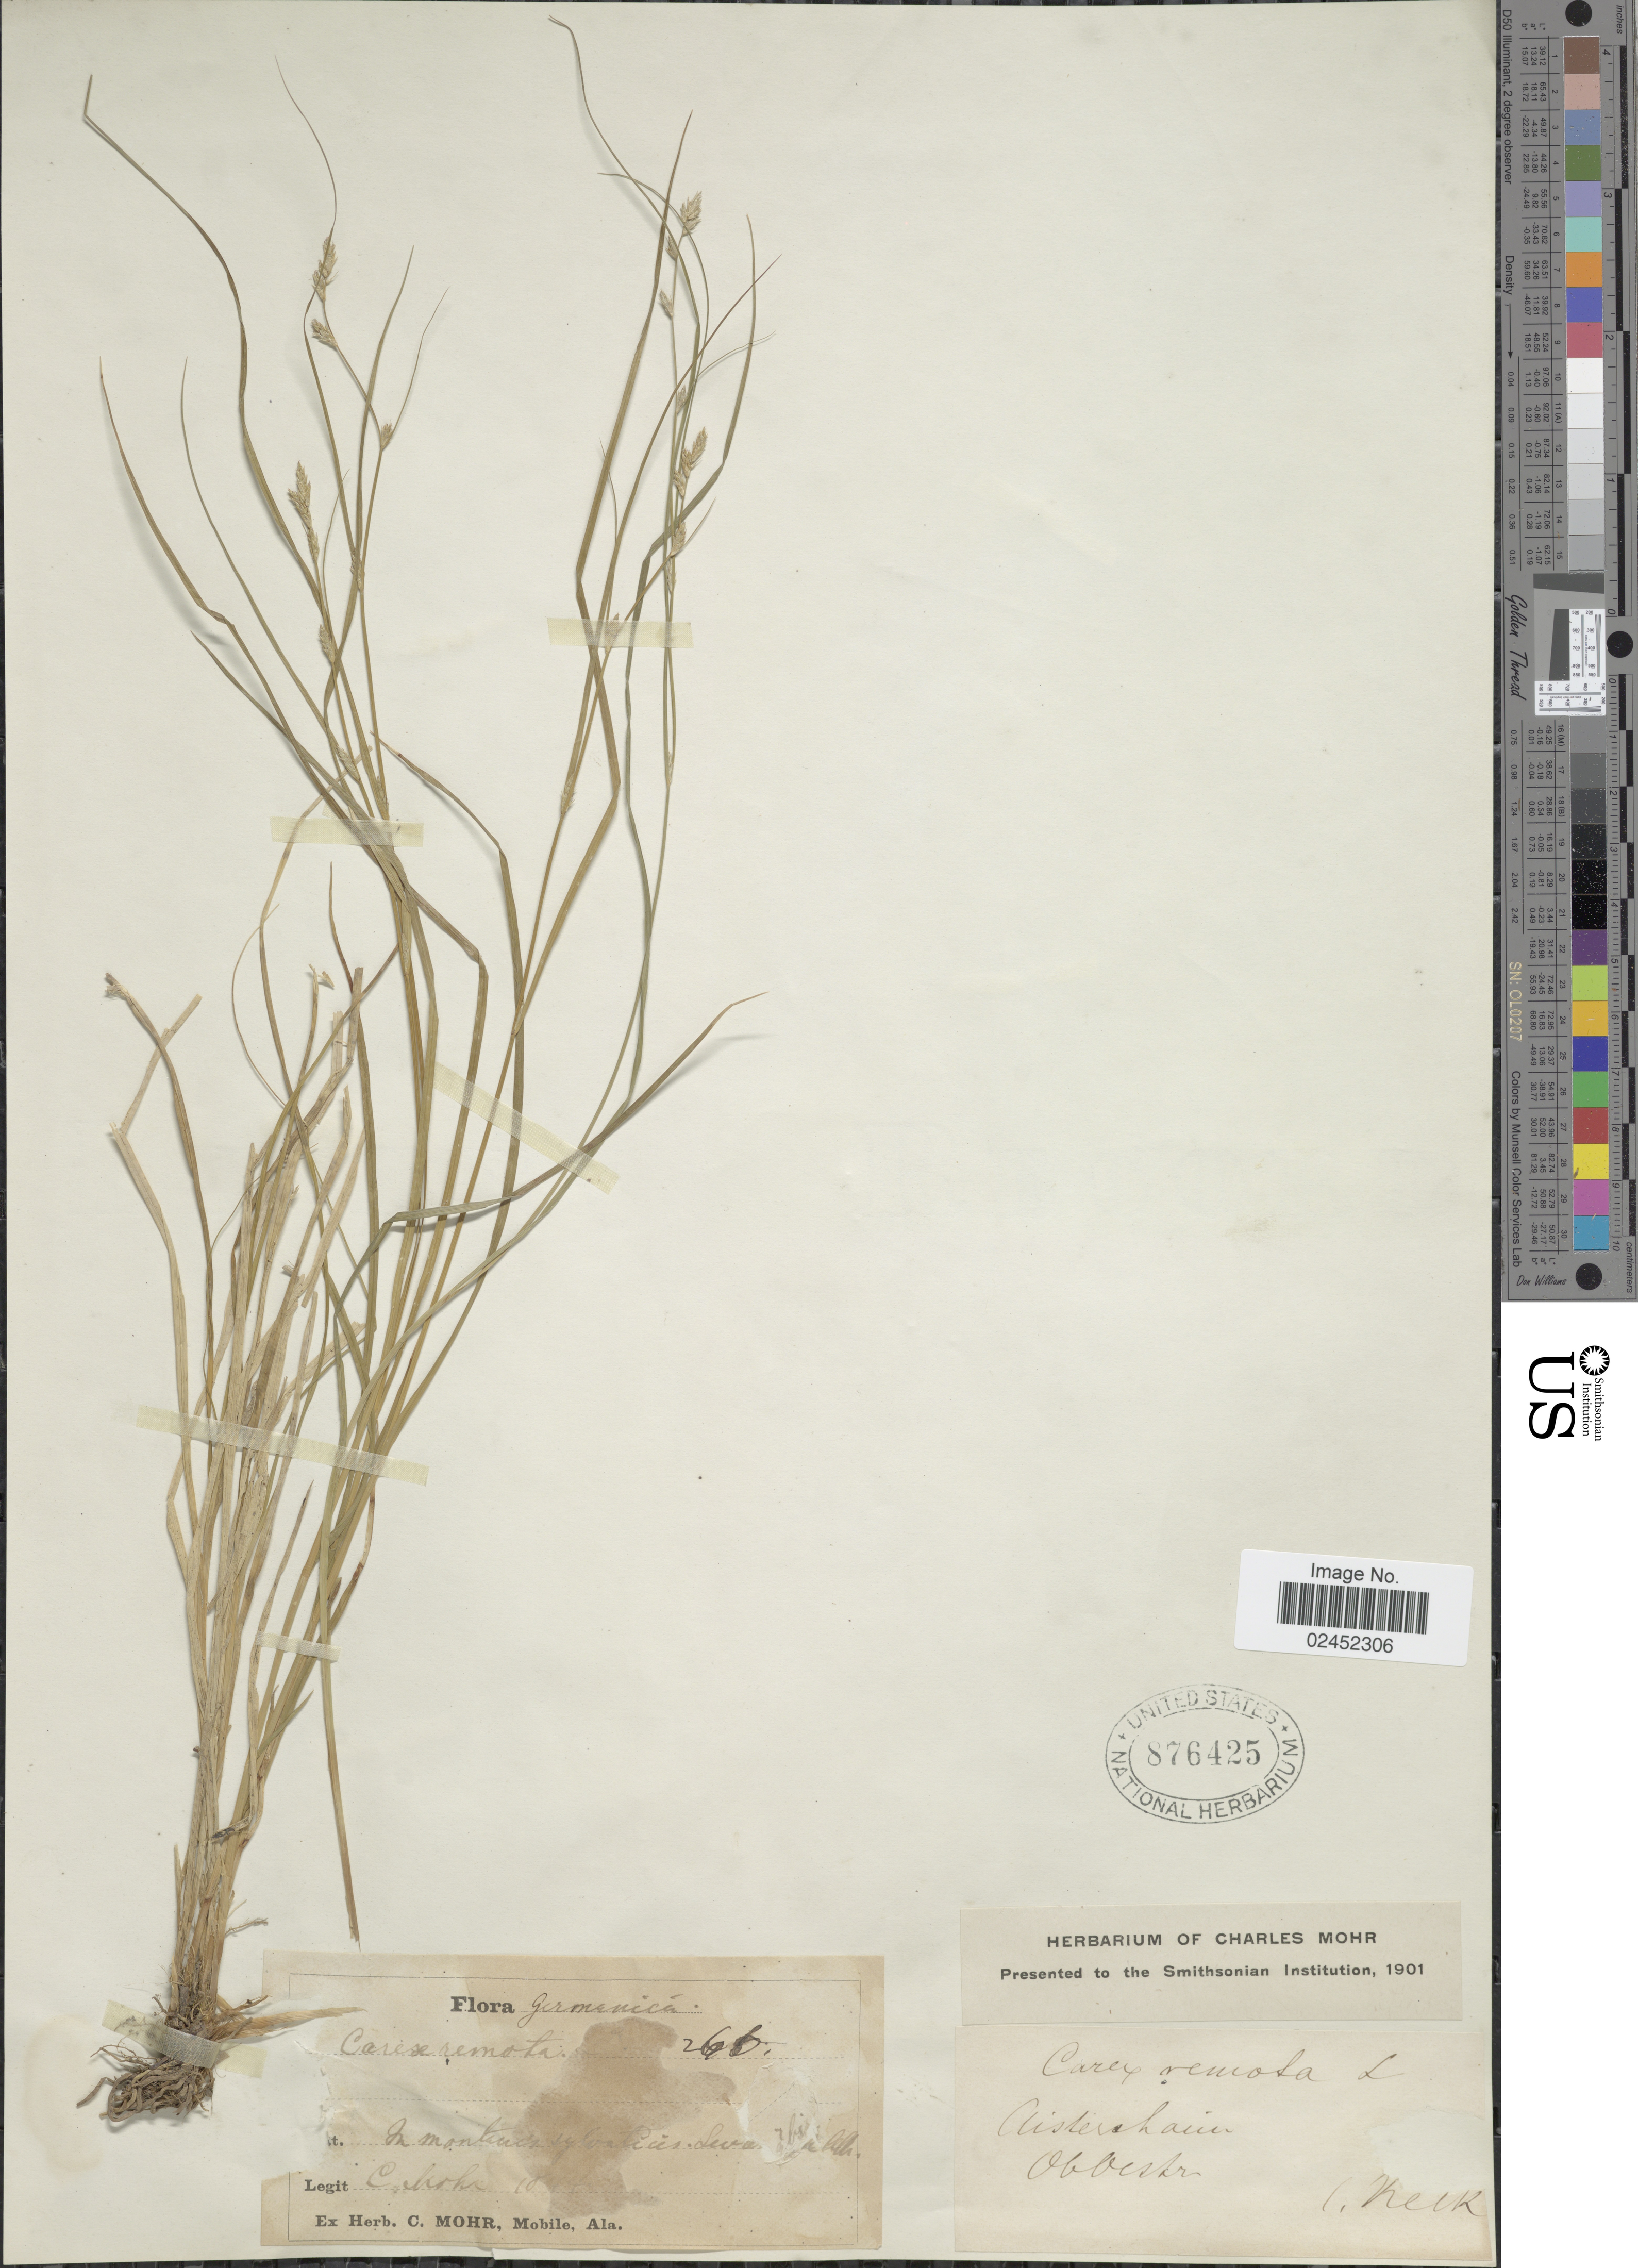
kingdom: Plantae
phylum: Tracheophyta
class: Liliopsida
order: Poales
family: Cyperaceae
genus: Carex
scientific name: Carex remota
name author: L.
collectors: C. T. Mohr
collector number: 260*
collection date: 1844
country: Germany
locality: Germanica. In montada sylvatius Leva [illegible text].[interpreted]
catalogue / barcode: US 876425